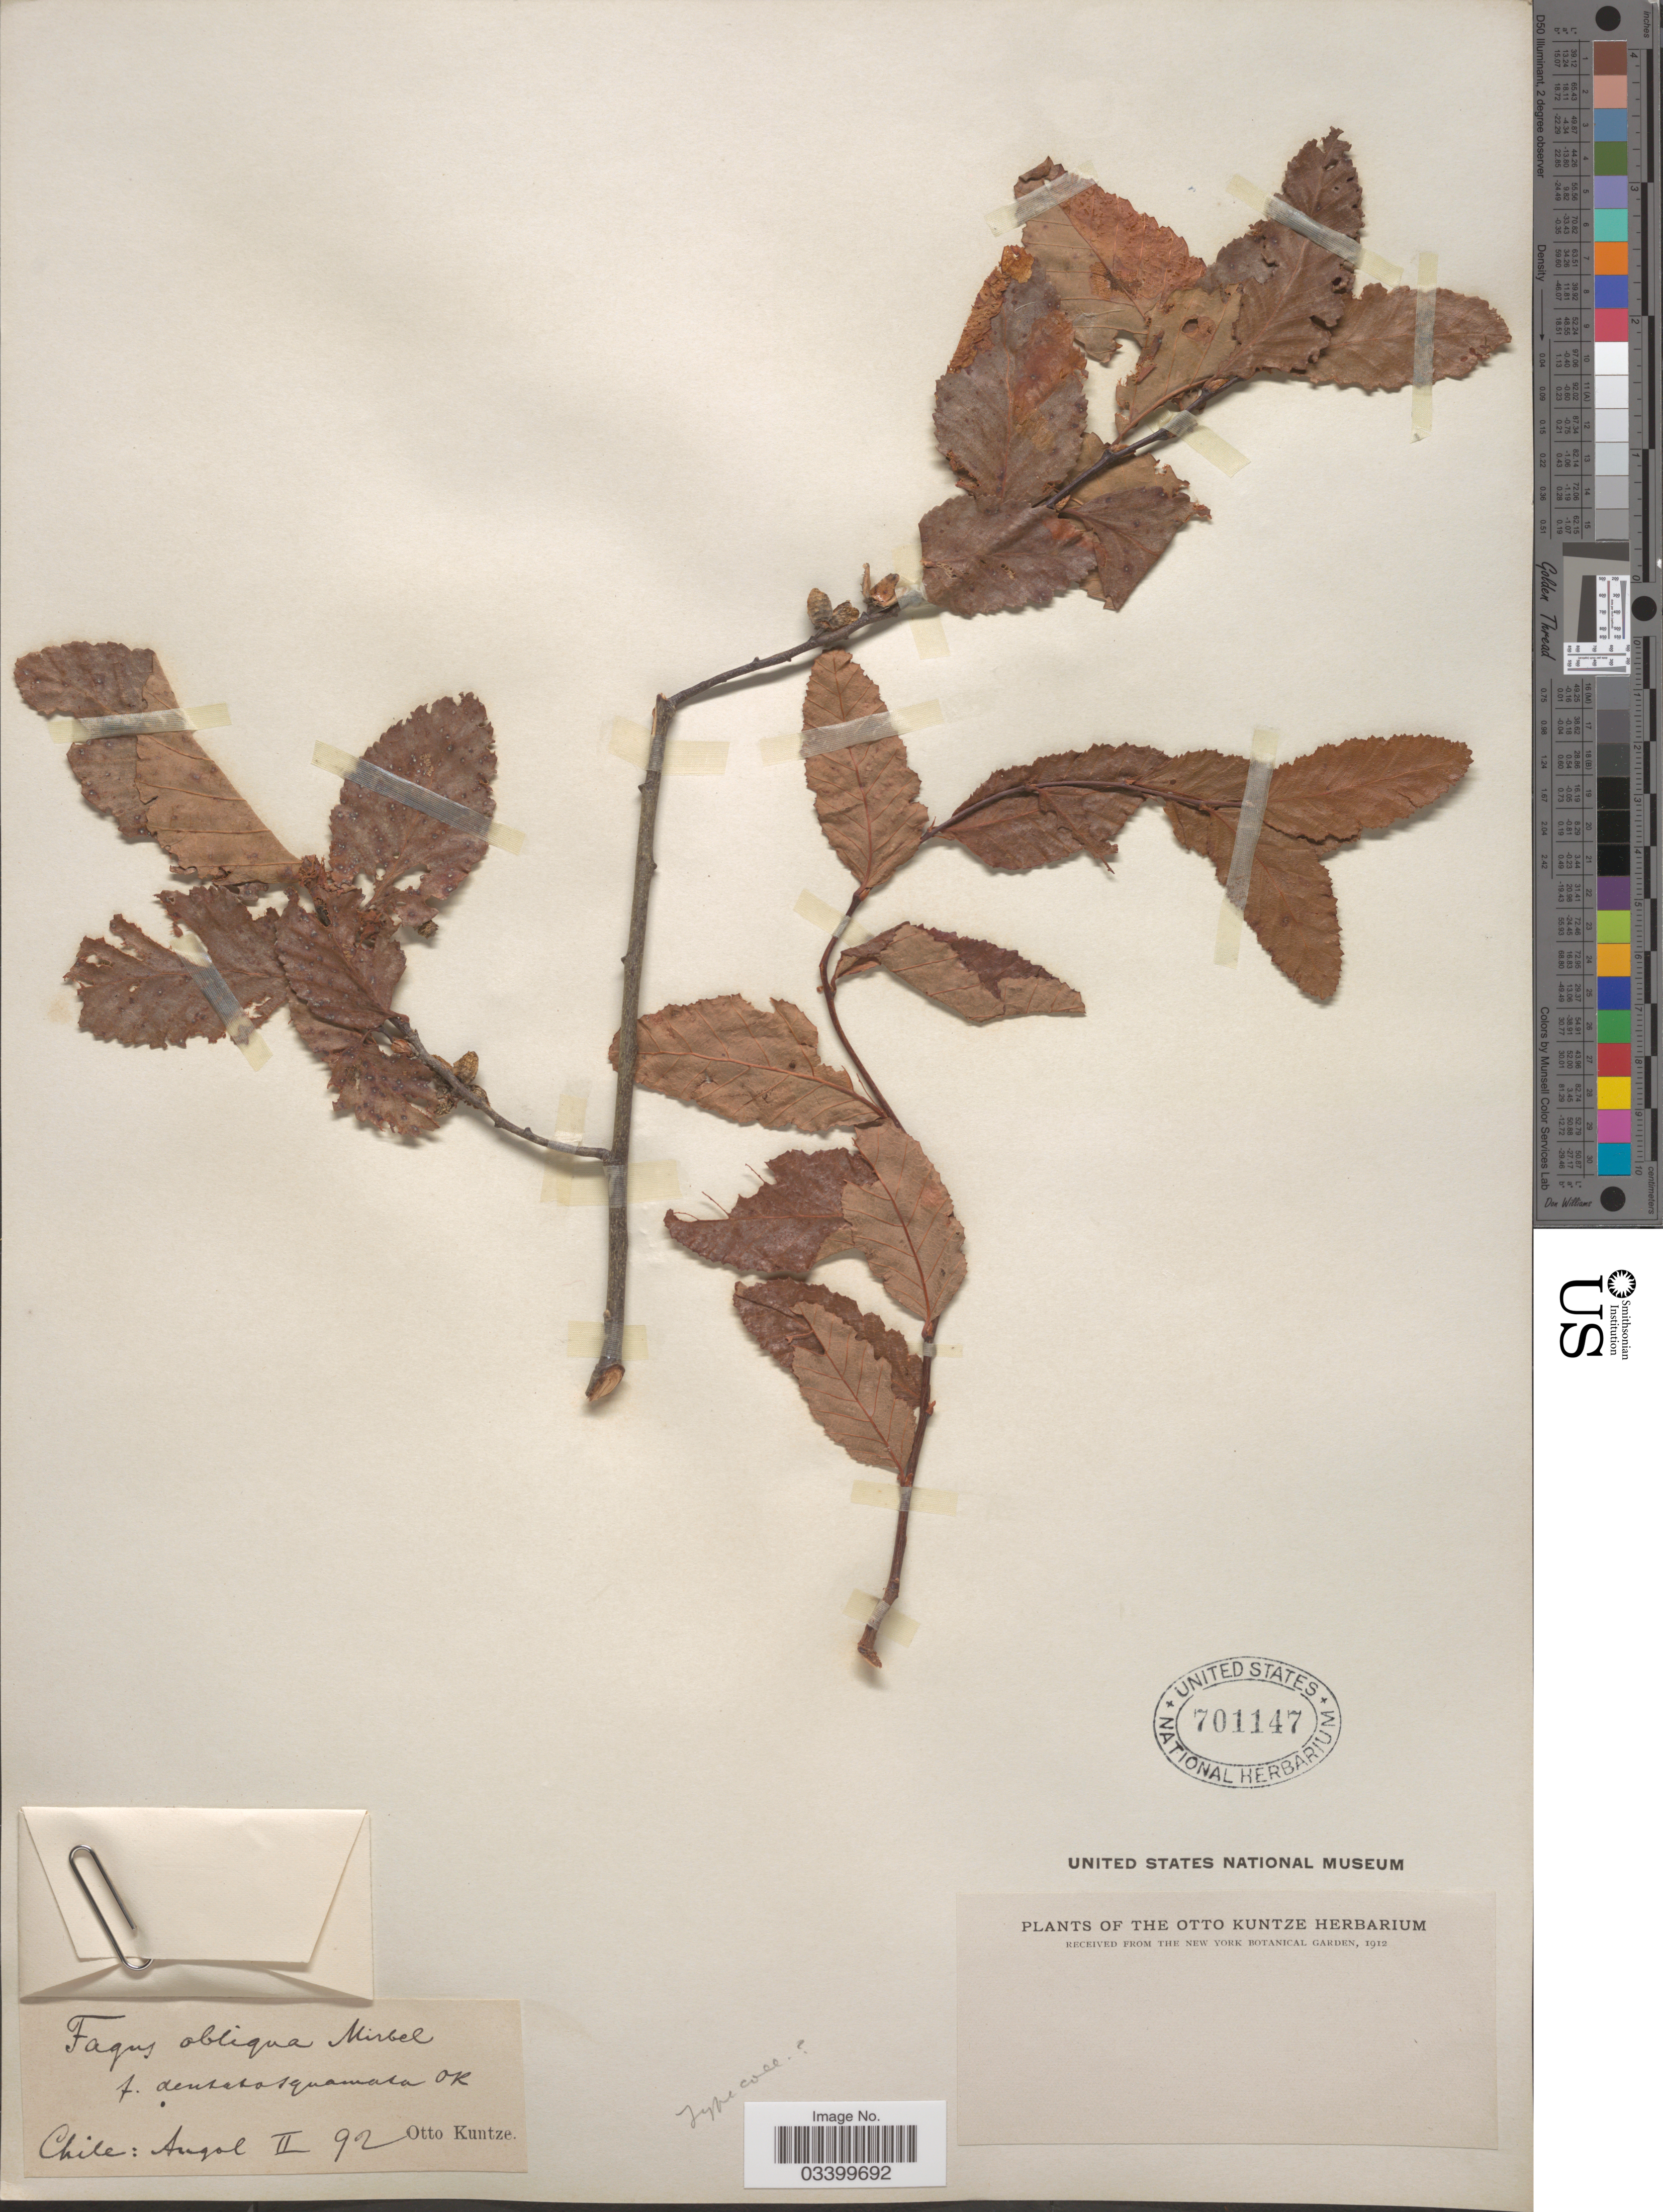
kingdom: Plantae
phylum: Tracheophyta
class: Magnoliopsida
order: Fagales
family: Nothofagaceae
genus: Nothofagus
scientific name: Nothofagus obliqua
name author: (Mirb.) Oerst.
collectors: C.E.O. Kuntze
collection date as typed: Transcribed d/m/y: /2/92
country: Chile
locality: Angol.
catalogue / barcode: US 701147